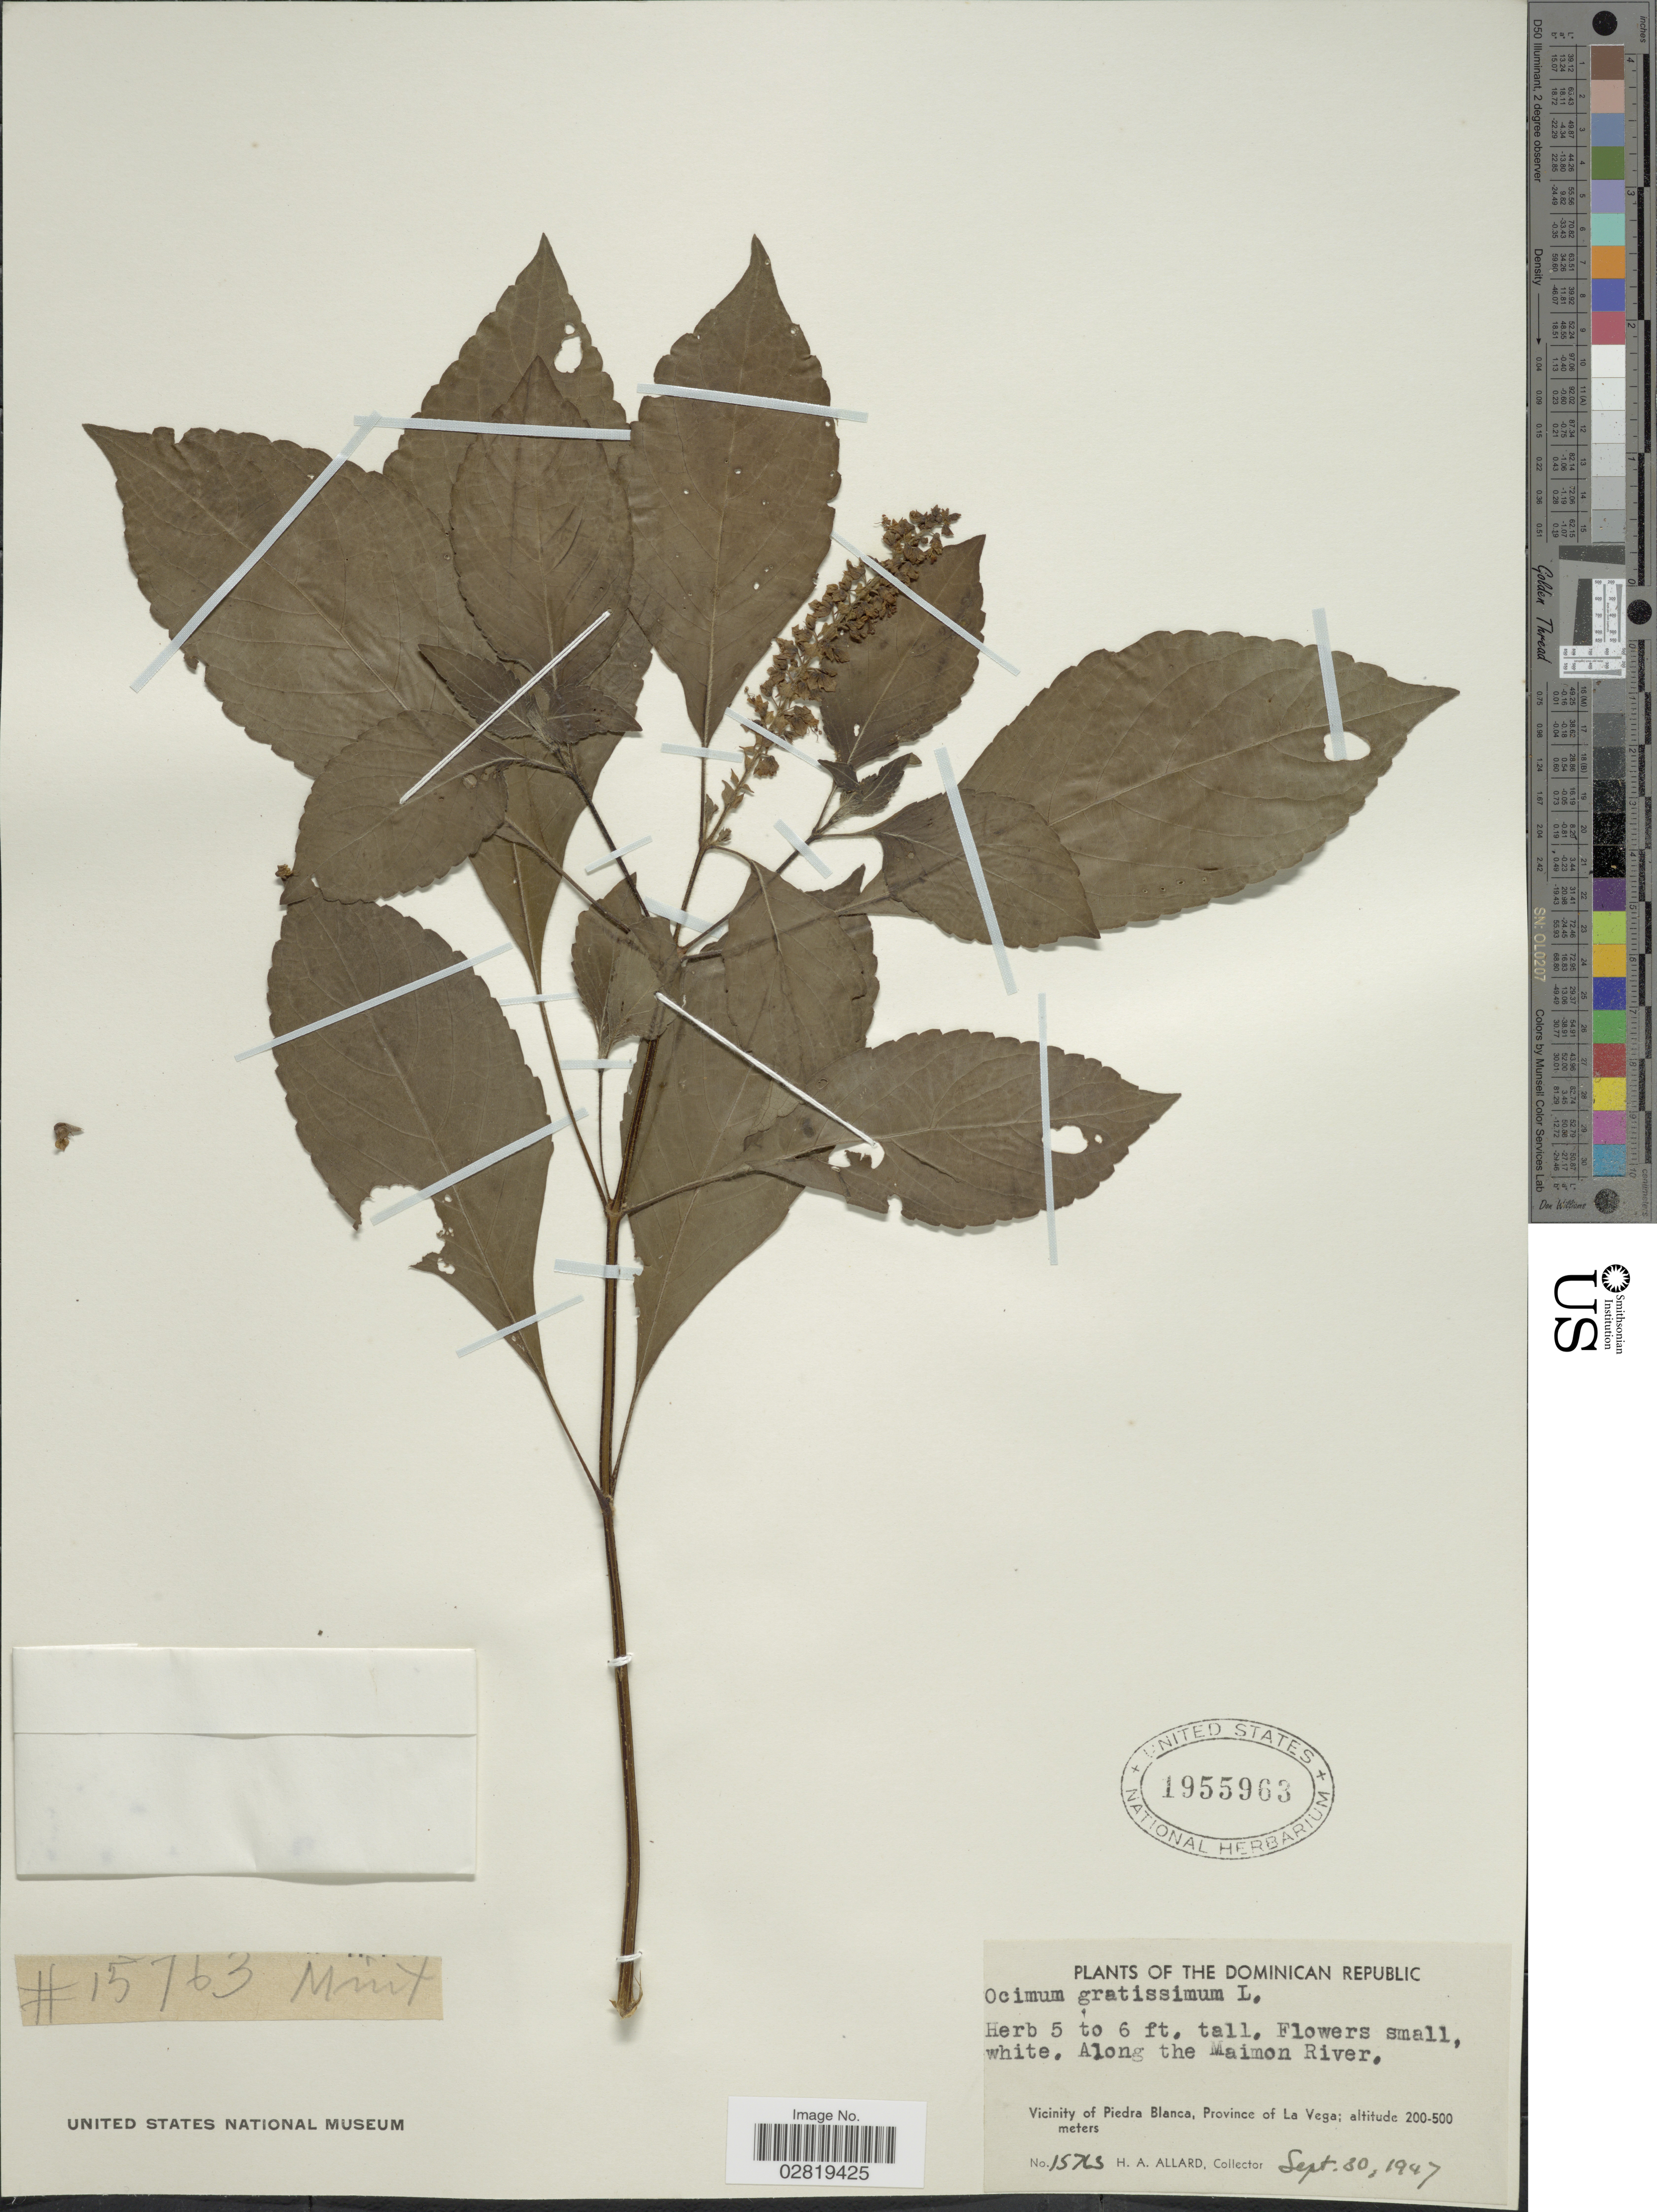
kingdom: Plantae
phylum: Tracheophyta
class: Magnoliopsida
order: Lamiales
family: Lamiaceae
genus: Ocimum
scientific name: Ocimum gratissimum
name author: L.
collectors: H. A. Allard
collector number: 15763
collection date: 1947-09-30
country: Dominican Republic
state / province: La Vega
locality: Along the Maimon River, Vicinity of Piedra Blanca, Province of La Vega.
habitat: along river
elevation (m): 200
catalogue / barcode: US 1955963